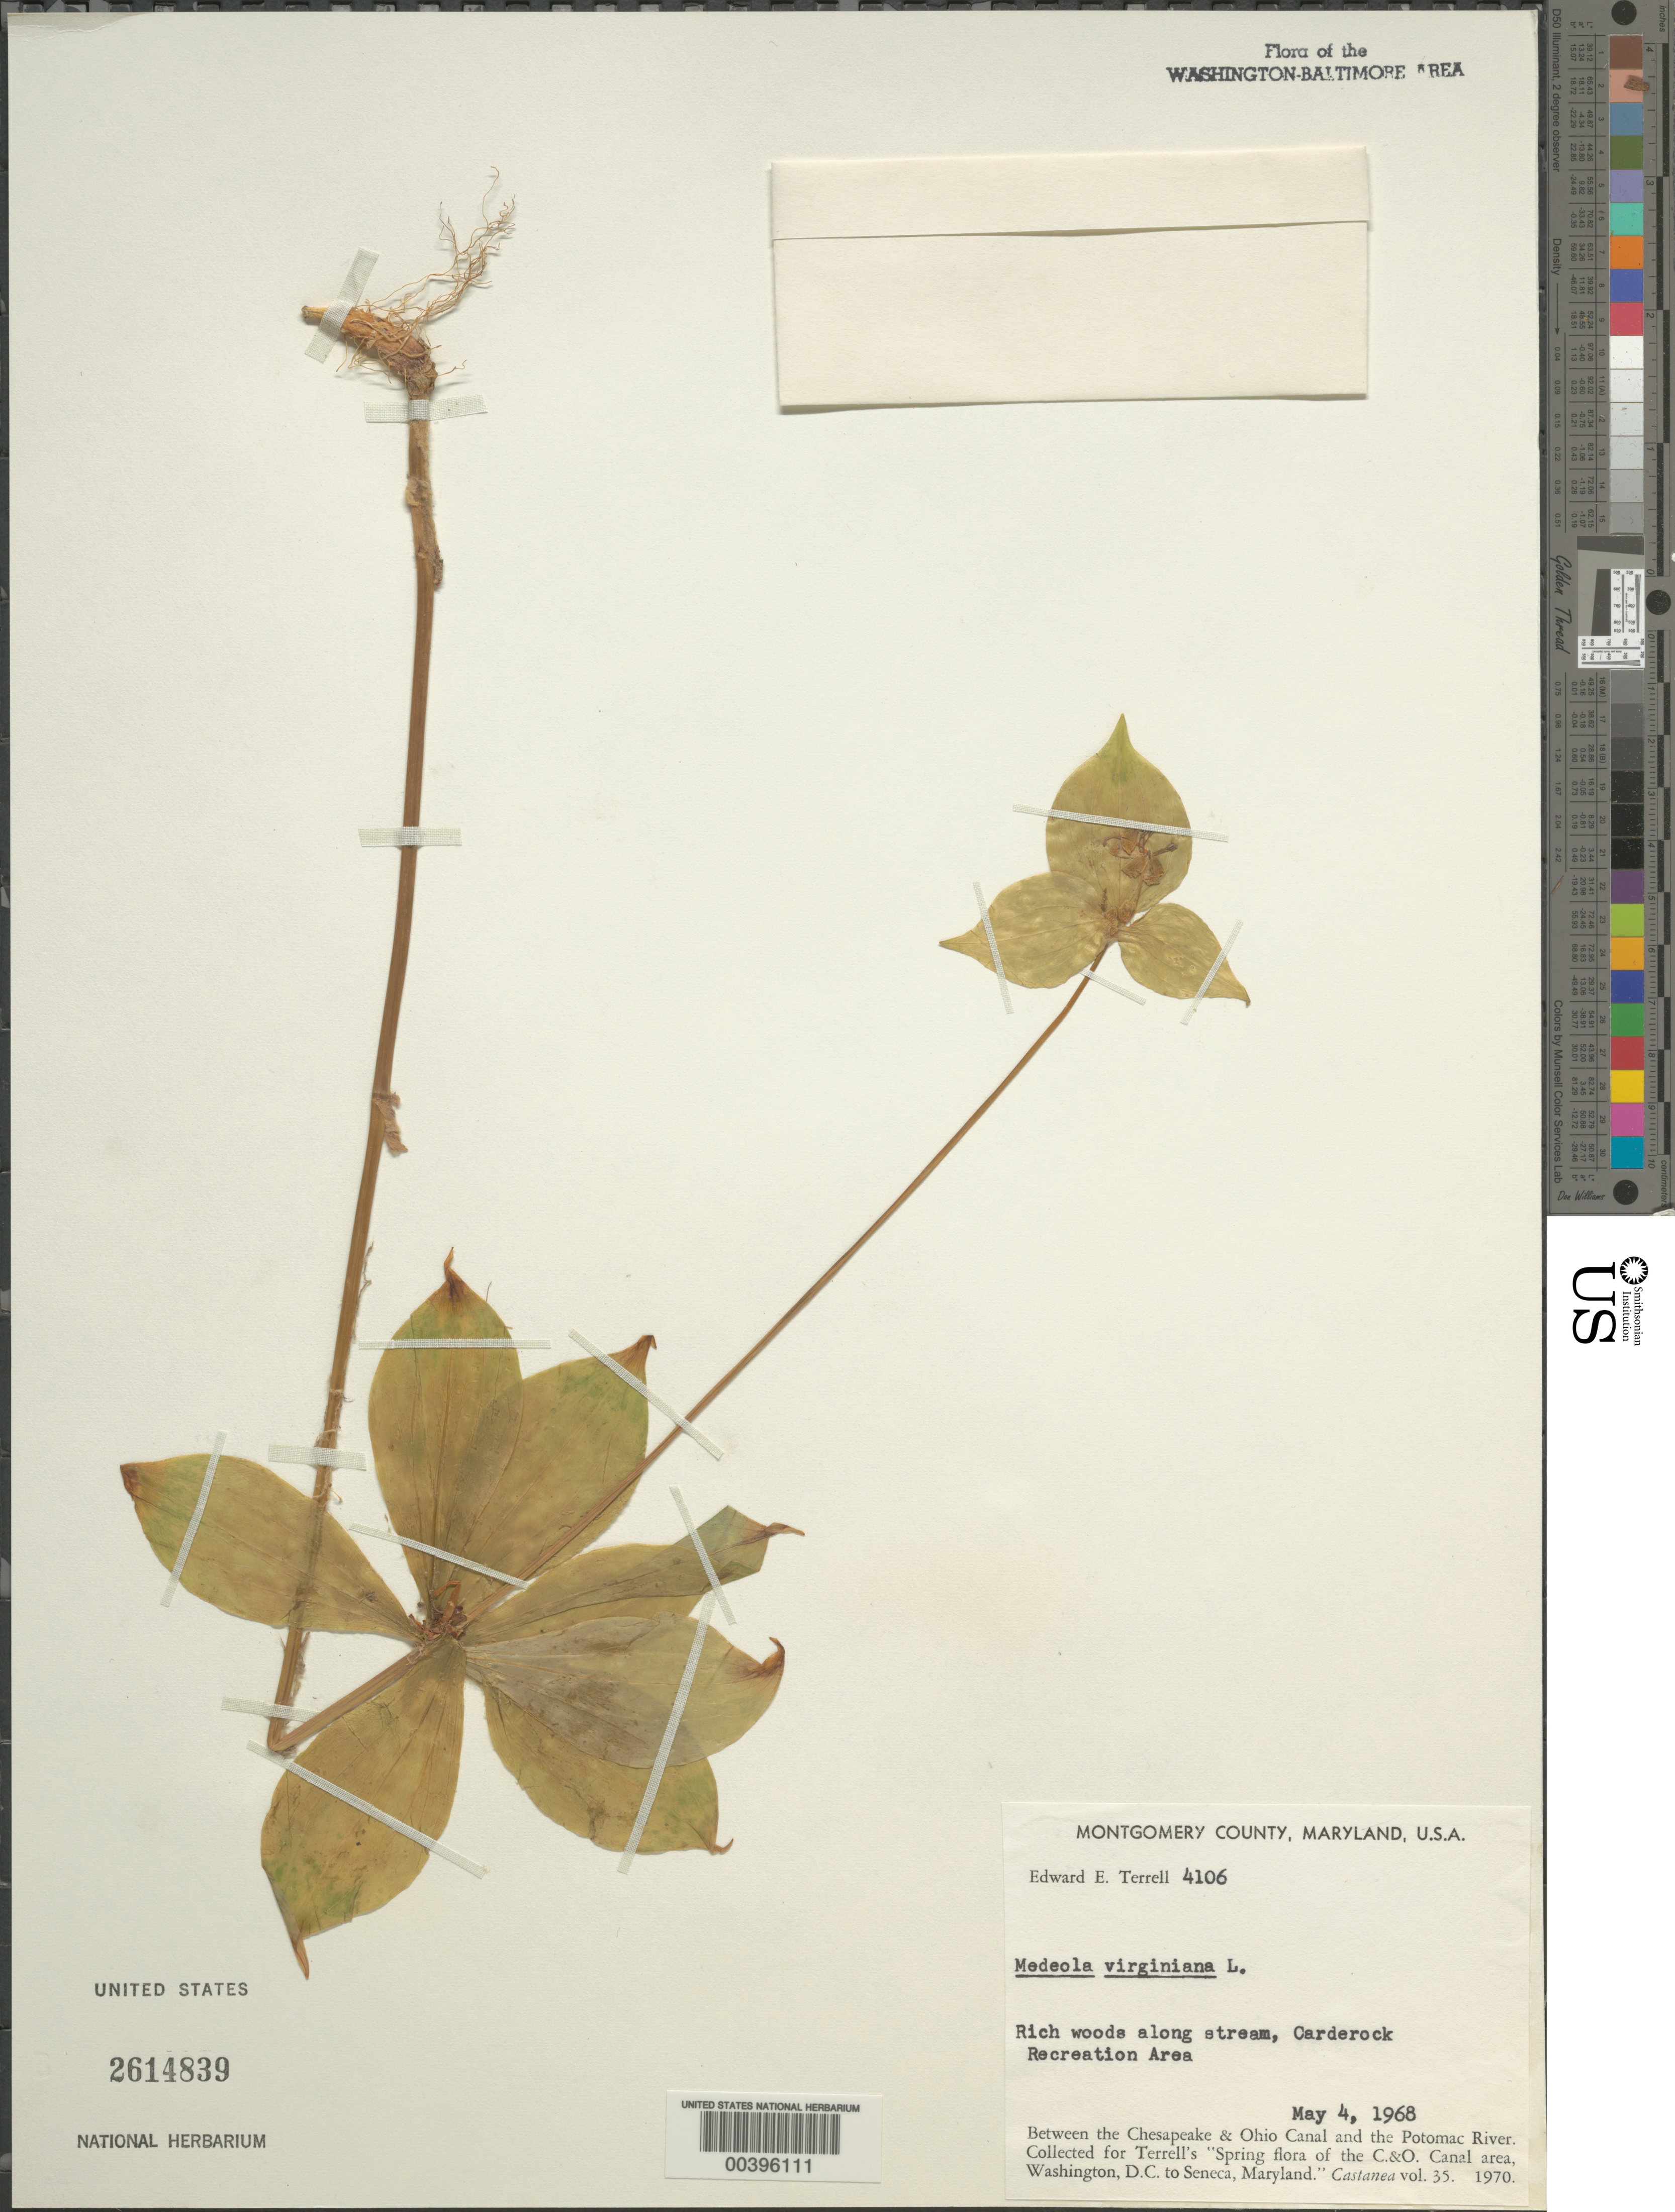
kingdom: Plantae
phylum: Tracheophyta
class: Liliopsida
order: Liliales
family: Liliaceae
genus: Medeola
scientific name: Medeola virginiana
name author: (L.) Desf.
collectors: E. E. Terrell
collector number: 4106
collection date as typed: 04 May 1968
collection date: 1968-05-04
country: United States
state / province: Maryland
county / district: Montgomery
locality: Carderock Recreation area C. & O. Canal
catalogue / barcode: US 2614839